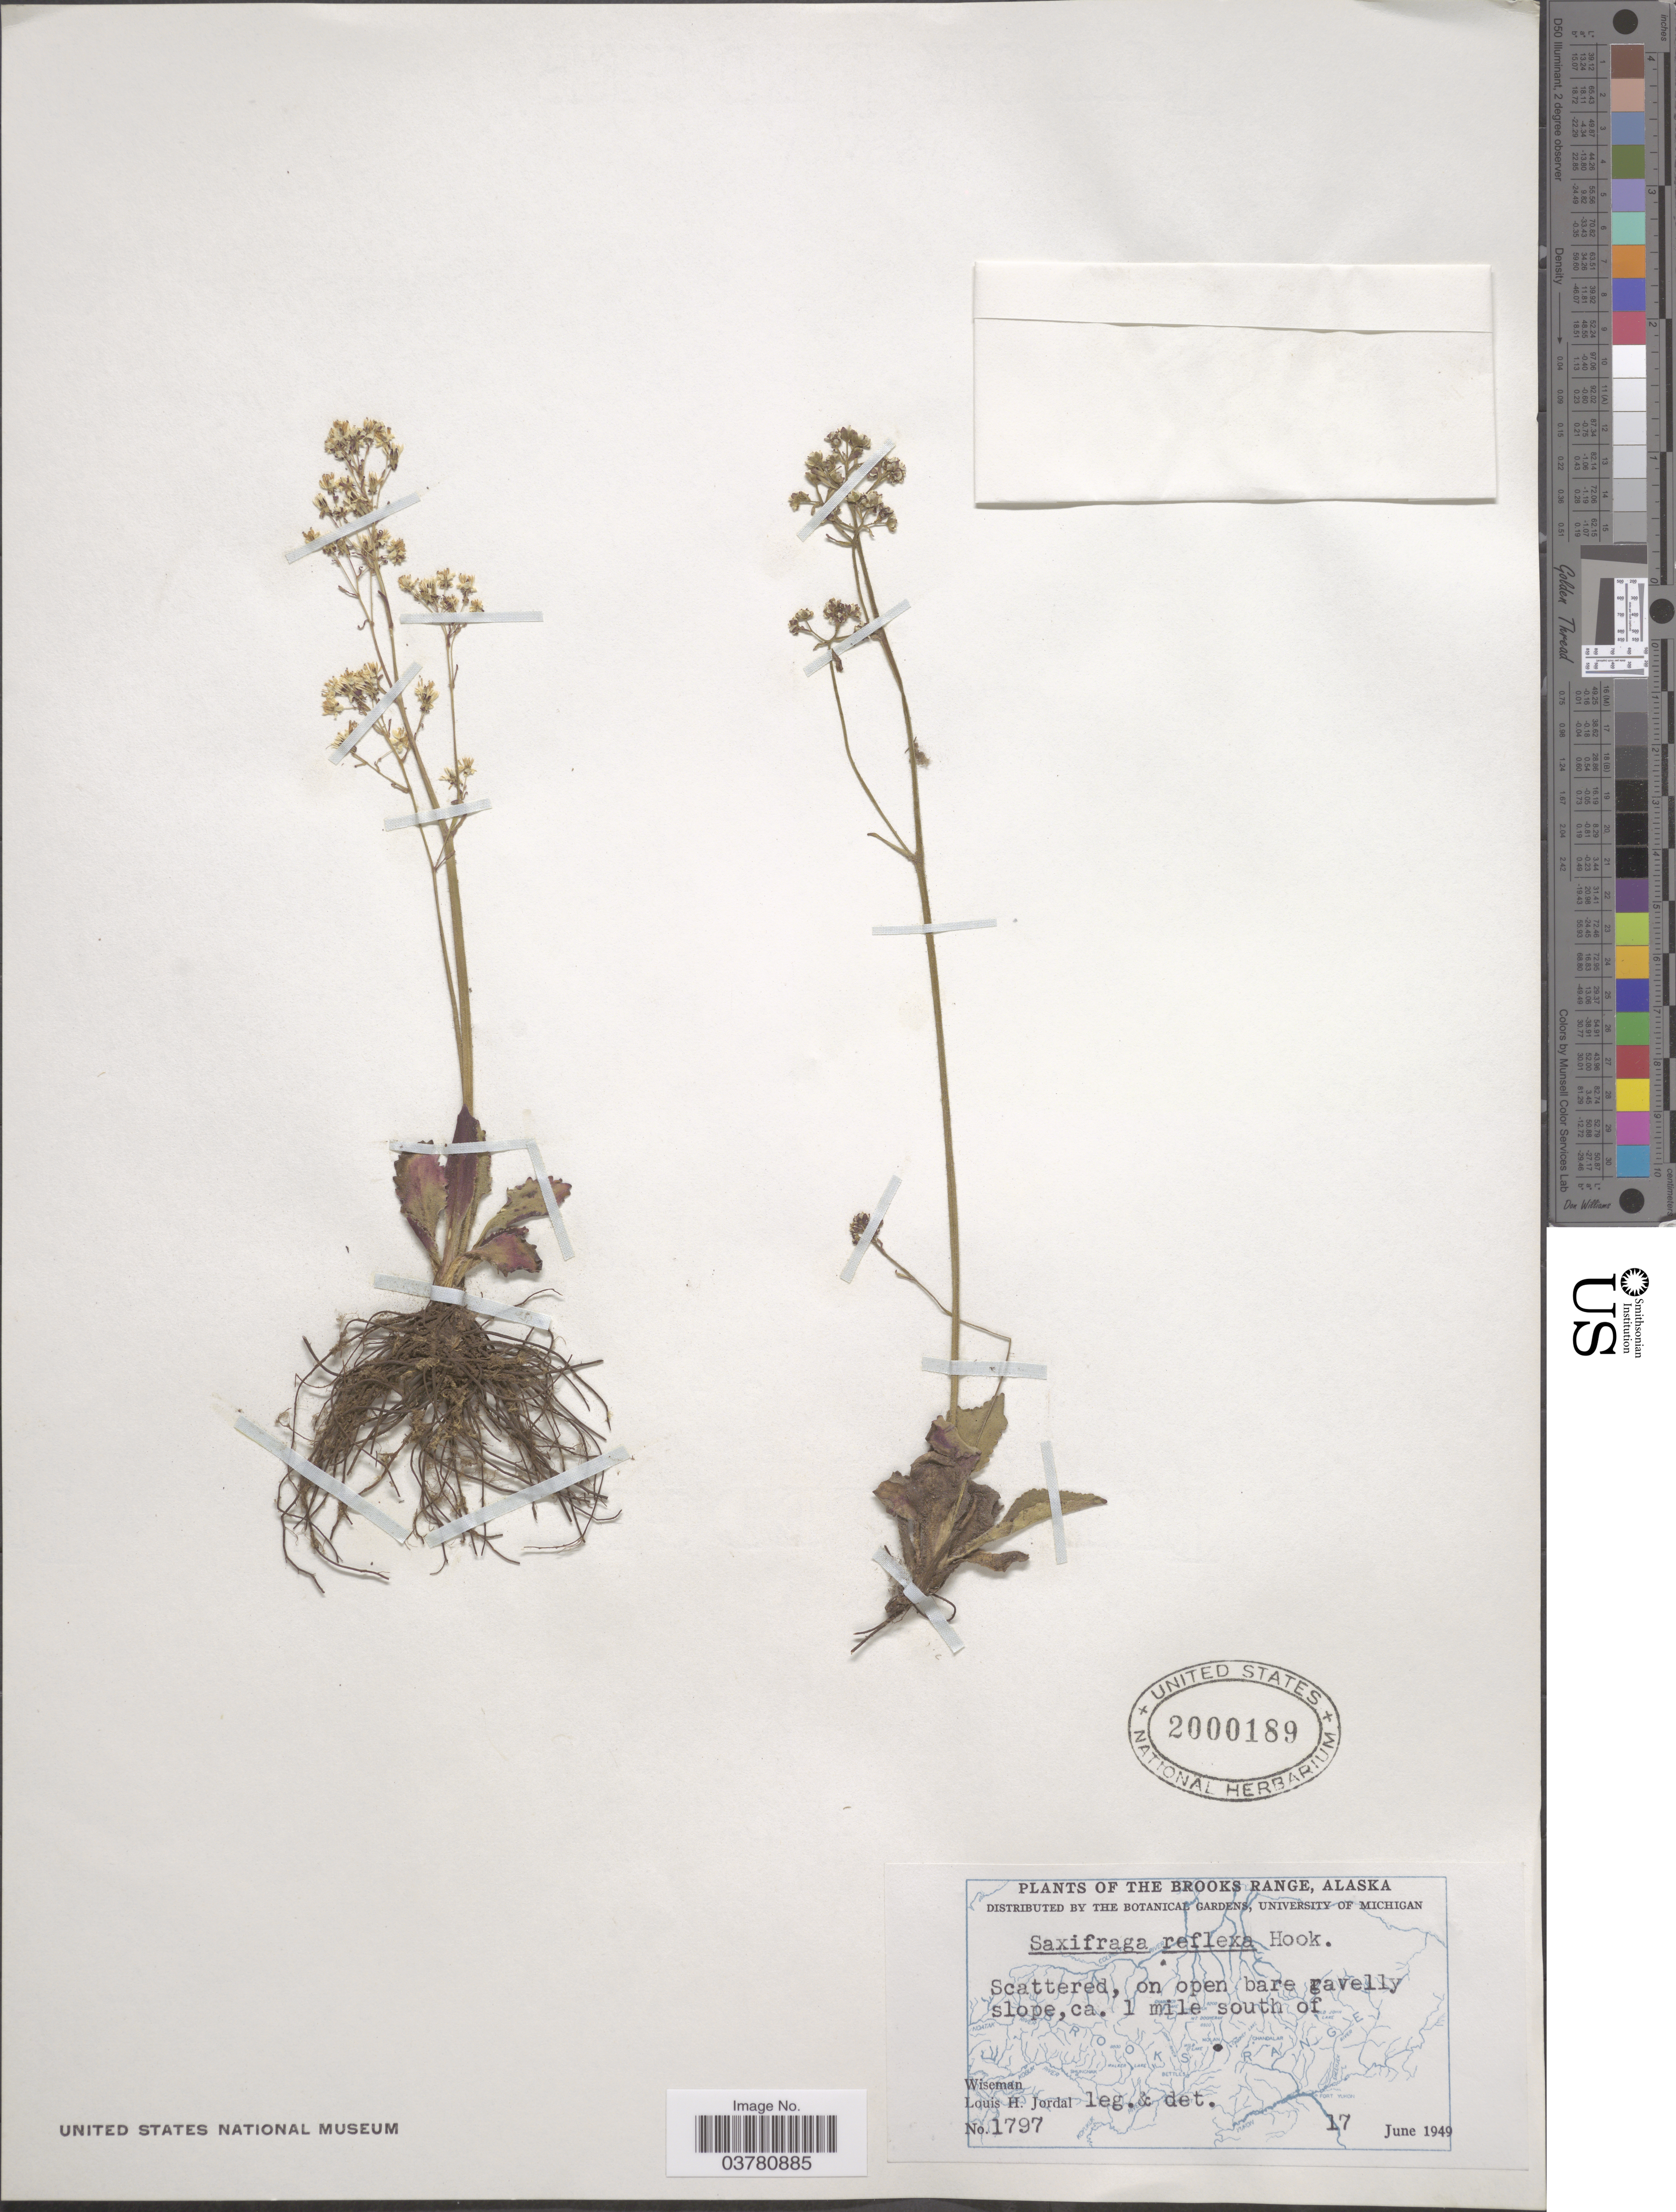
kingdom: Plantae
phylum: Tracheophyta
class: Magnoliopsida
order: Saxifragales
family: Saxifragaceae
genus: Micranthes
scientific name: Micranthes reflexa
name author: (Hook.) Small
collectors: L. Jordal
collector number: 1797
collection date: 1949-06-17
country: United States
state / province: Alaska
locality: Brooks Range. On open bare gravelly slope, ca. 1 mile south of Wiseman.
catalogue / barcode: US 2000189